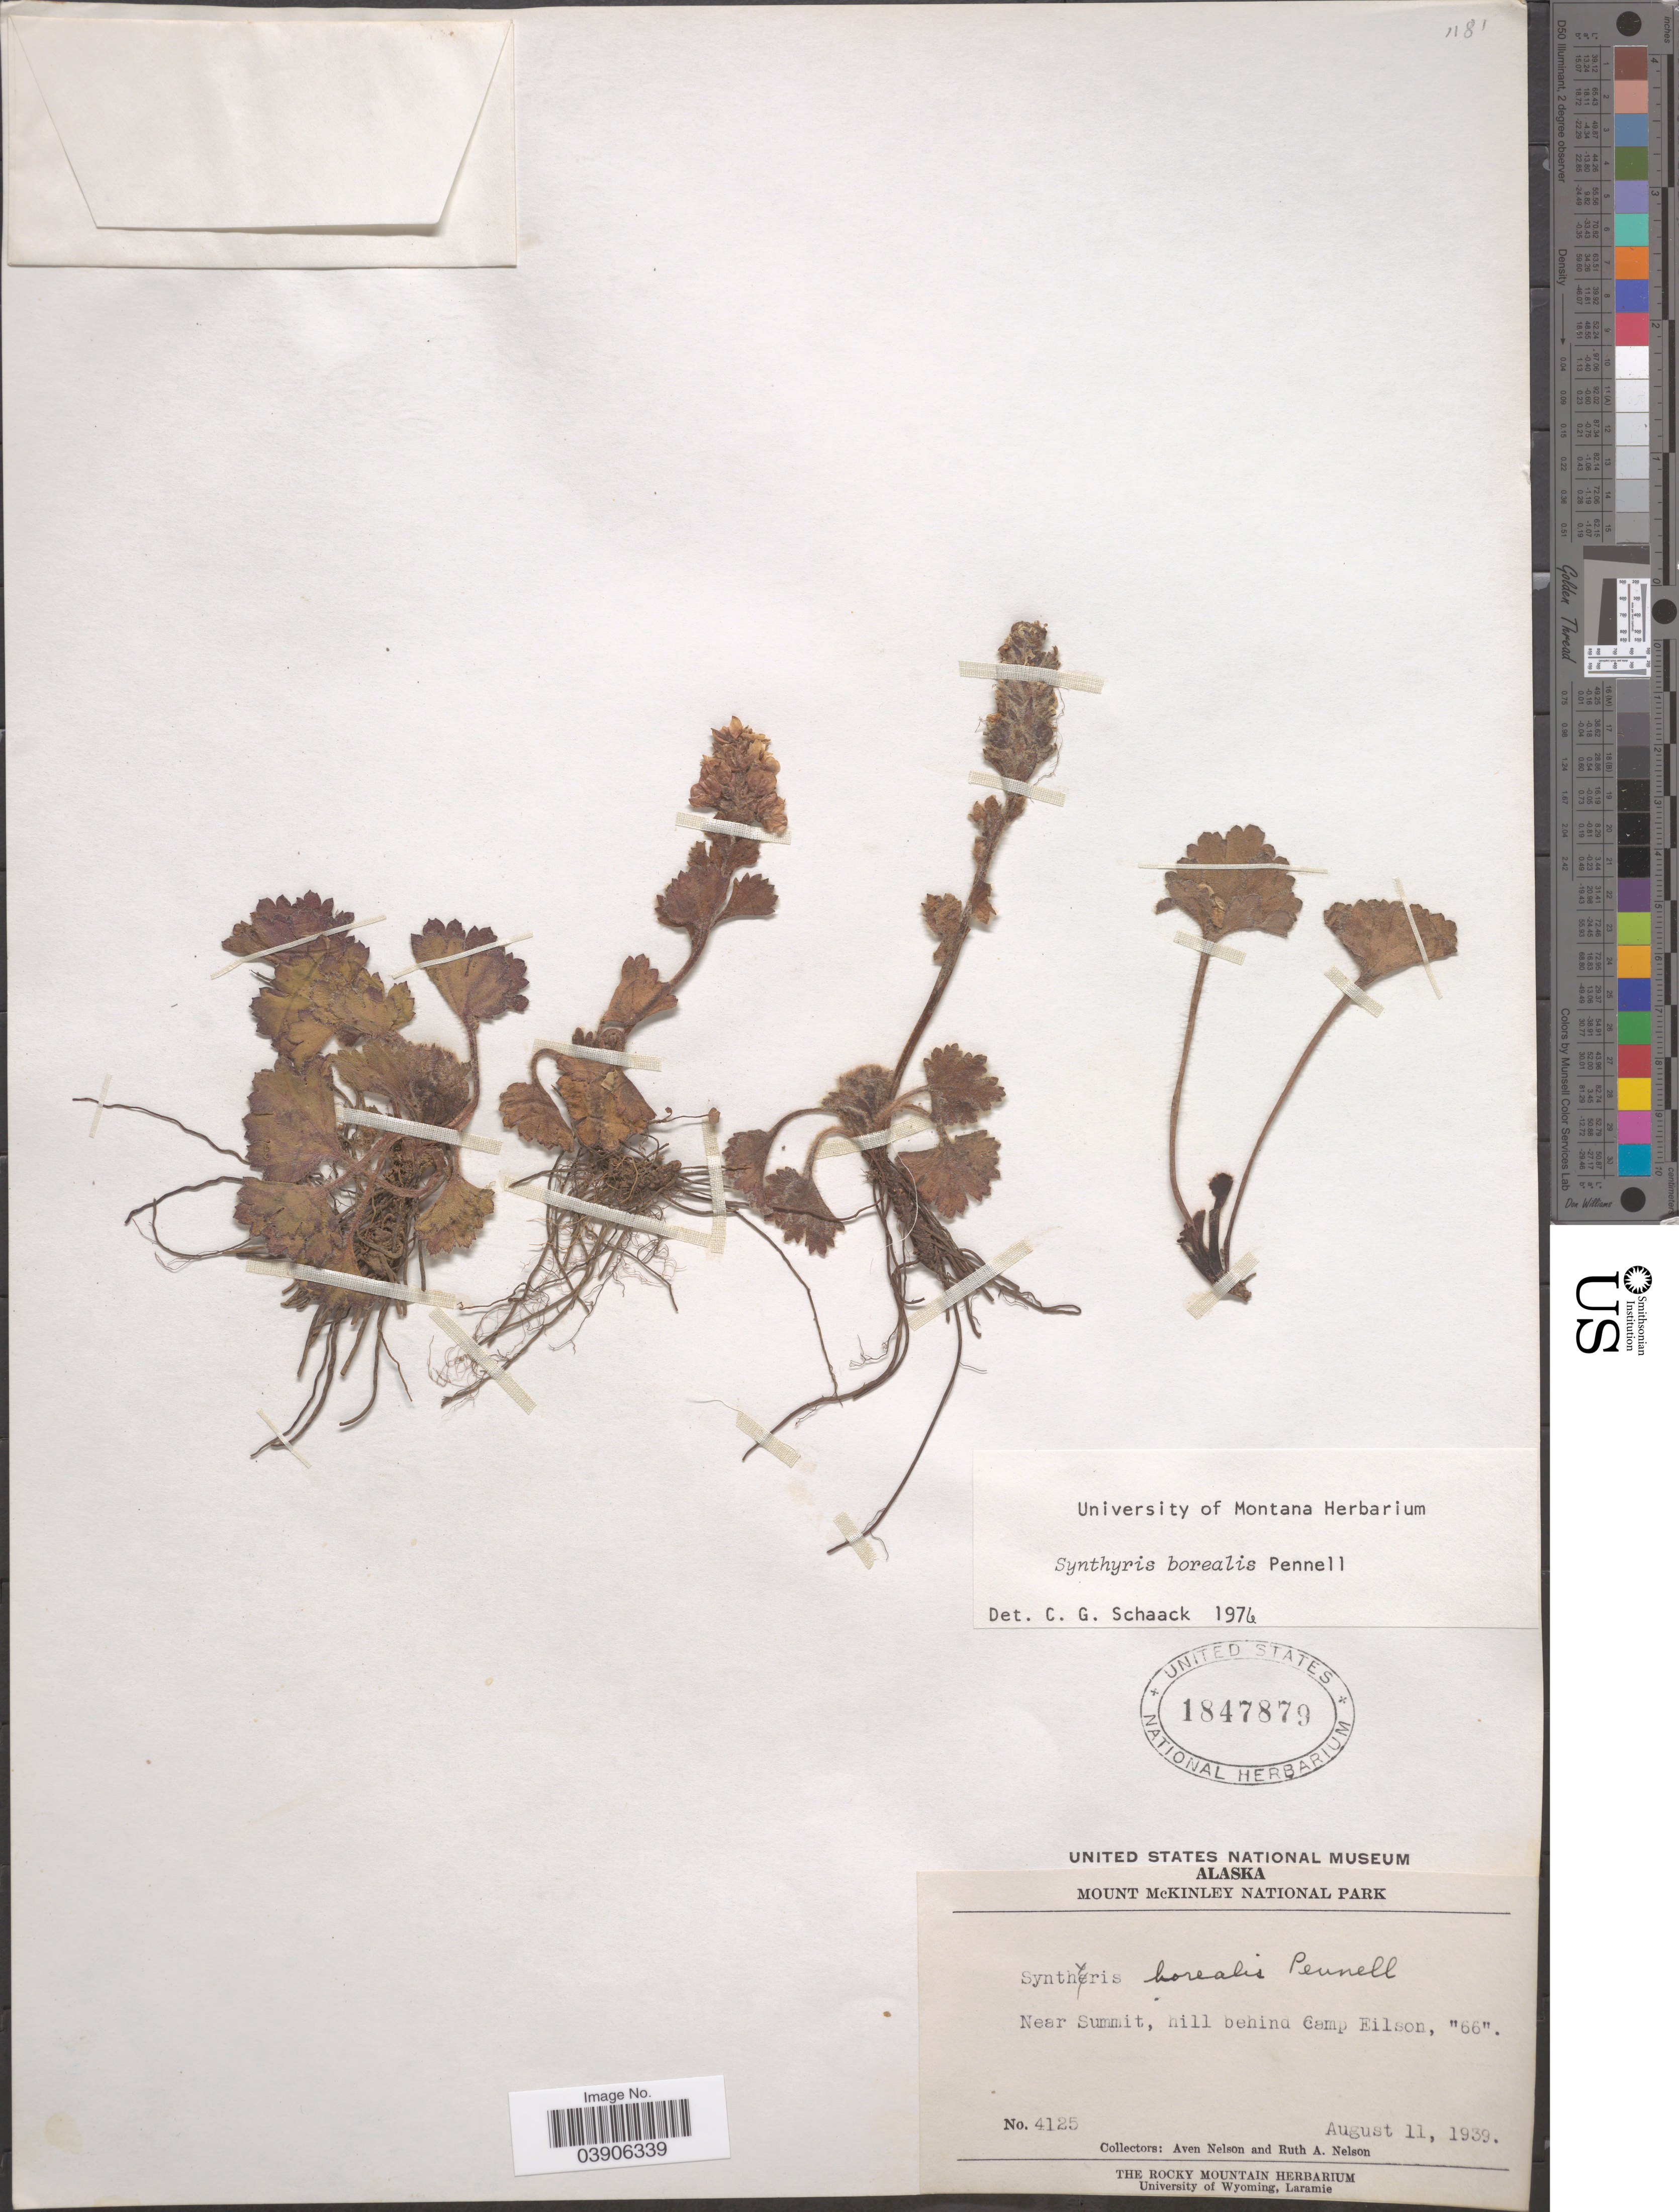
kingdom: Plantae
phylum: Tracheophyta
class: Magnoliopsida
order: Lamiales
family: Plantaginaceae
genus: Synthyris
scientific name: Synthyris borealis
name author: Pennell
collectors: A. Nelson & R. A. Nelson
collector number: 4125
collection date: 1939-08-11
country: United States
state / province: Alaska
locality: Mount McKinley National Park. Near Summit, hill behind Camp Eilson, "66".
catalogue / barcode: US 1847879